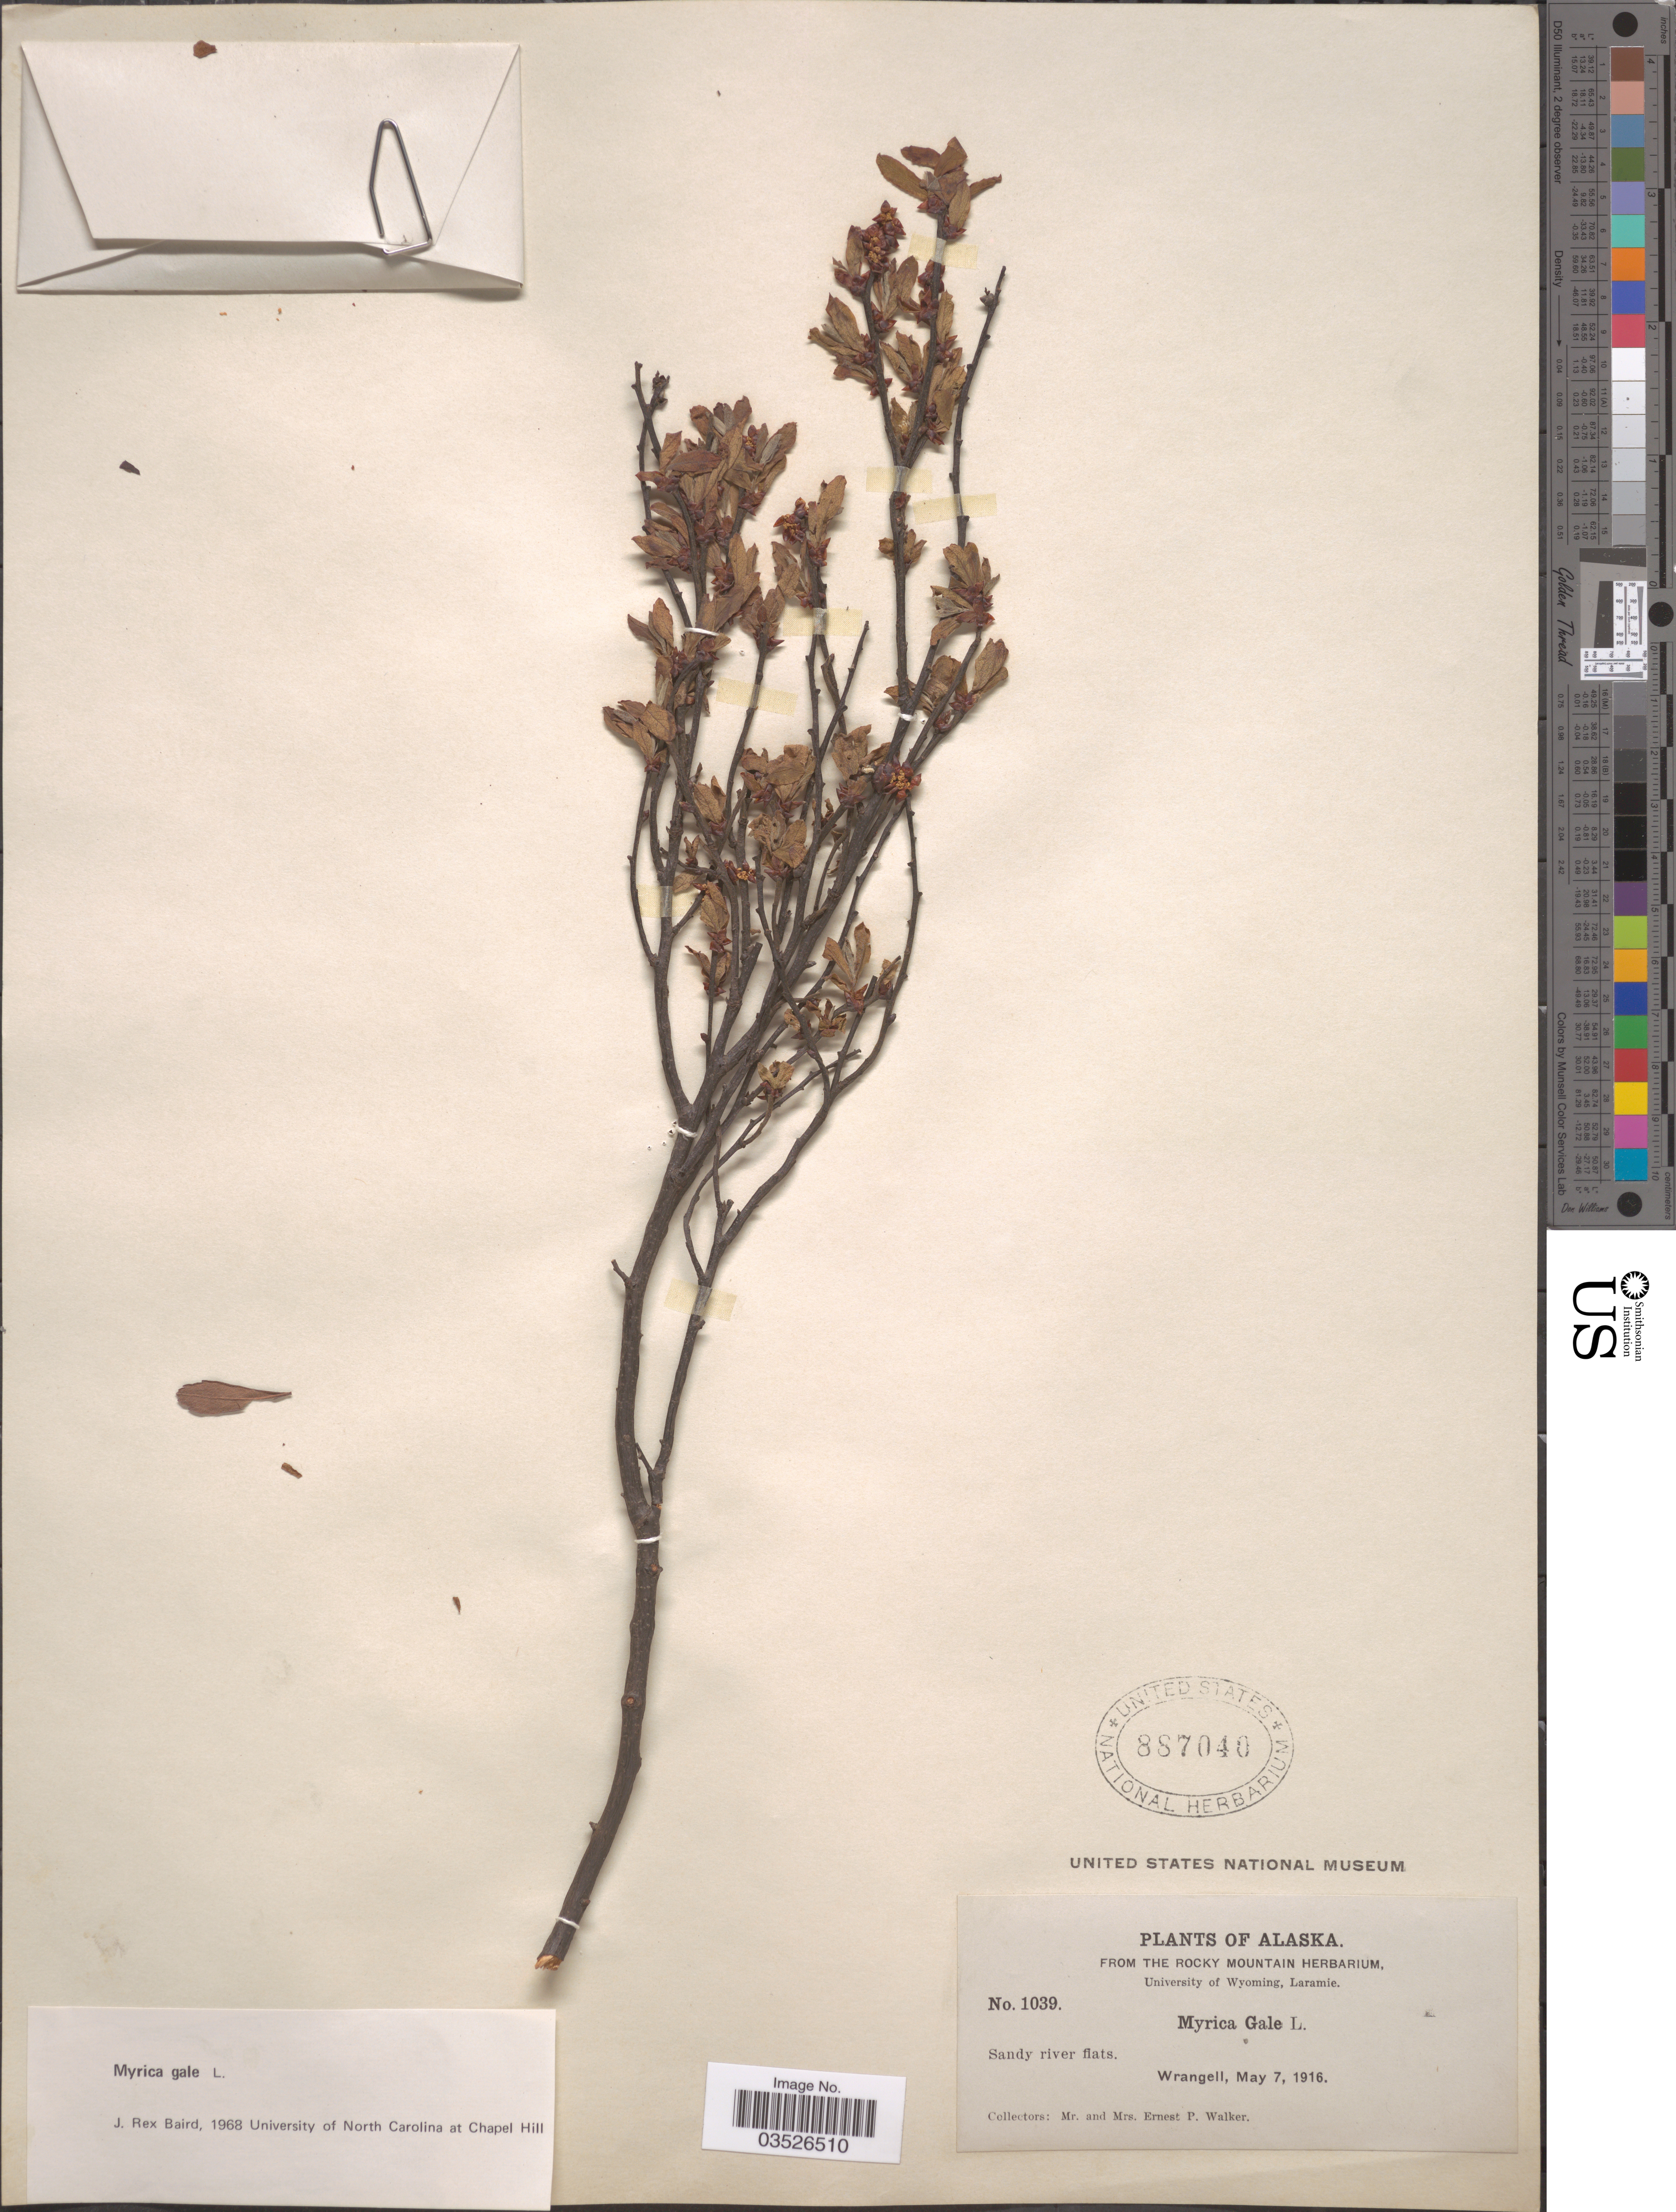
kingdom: Plantae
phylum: Tracheophyta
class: Magnoliopsida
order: Fagales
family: Myricaceae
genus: Myrica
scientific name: Myrica gale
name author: L.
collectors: E. P. Walker & E. Walker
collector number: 1039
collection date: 1916-05-07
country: United States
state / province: Alaska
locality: Wrangell.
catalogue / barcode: US 887040